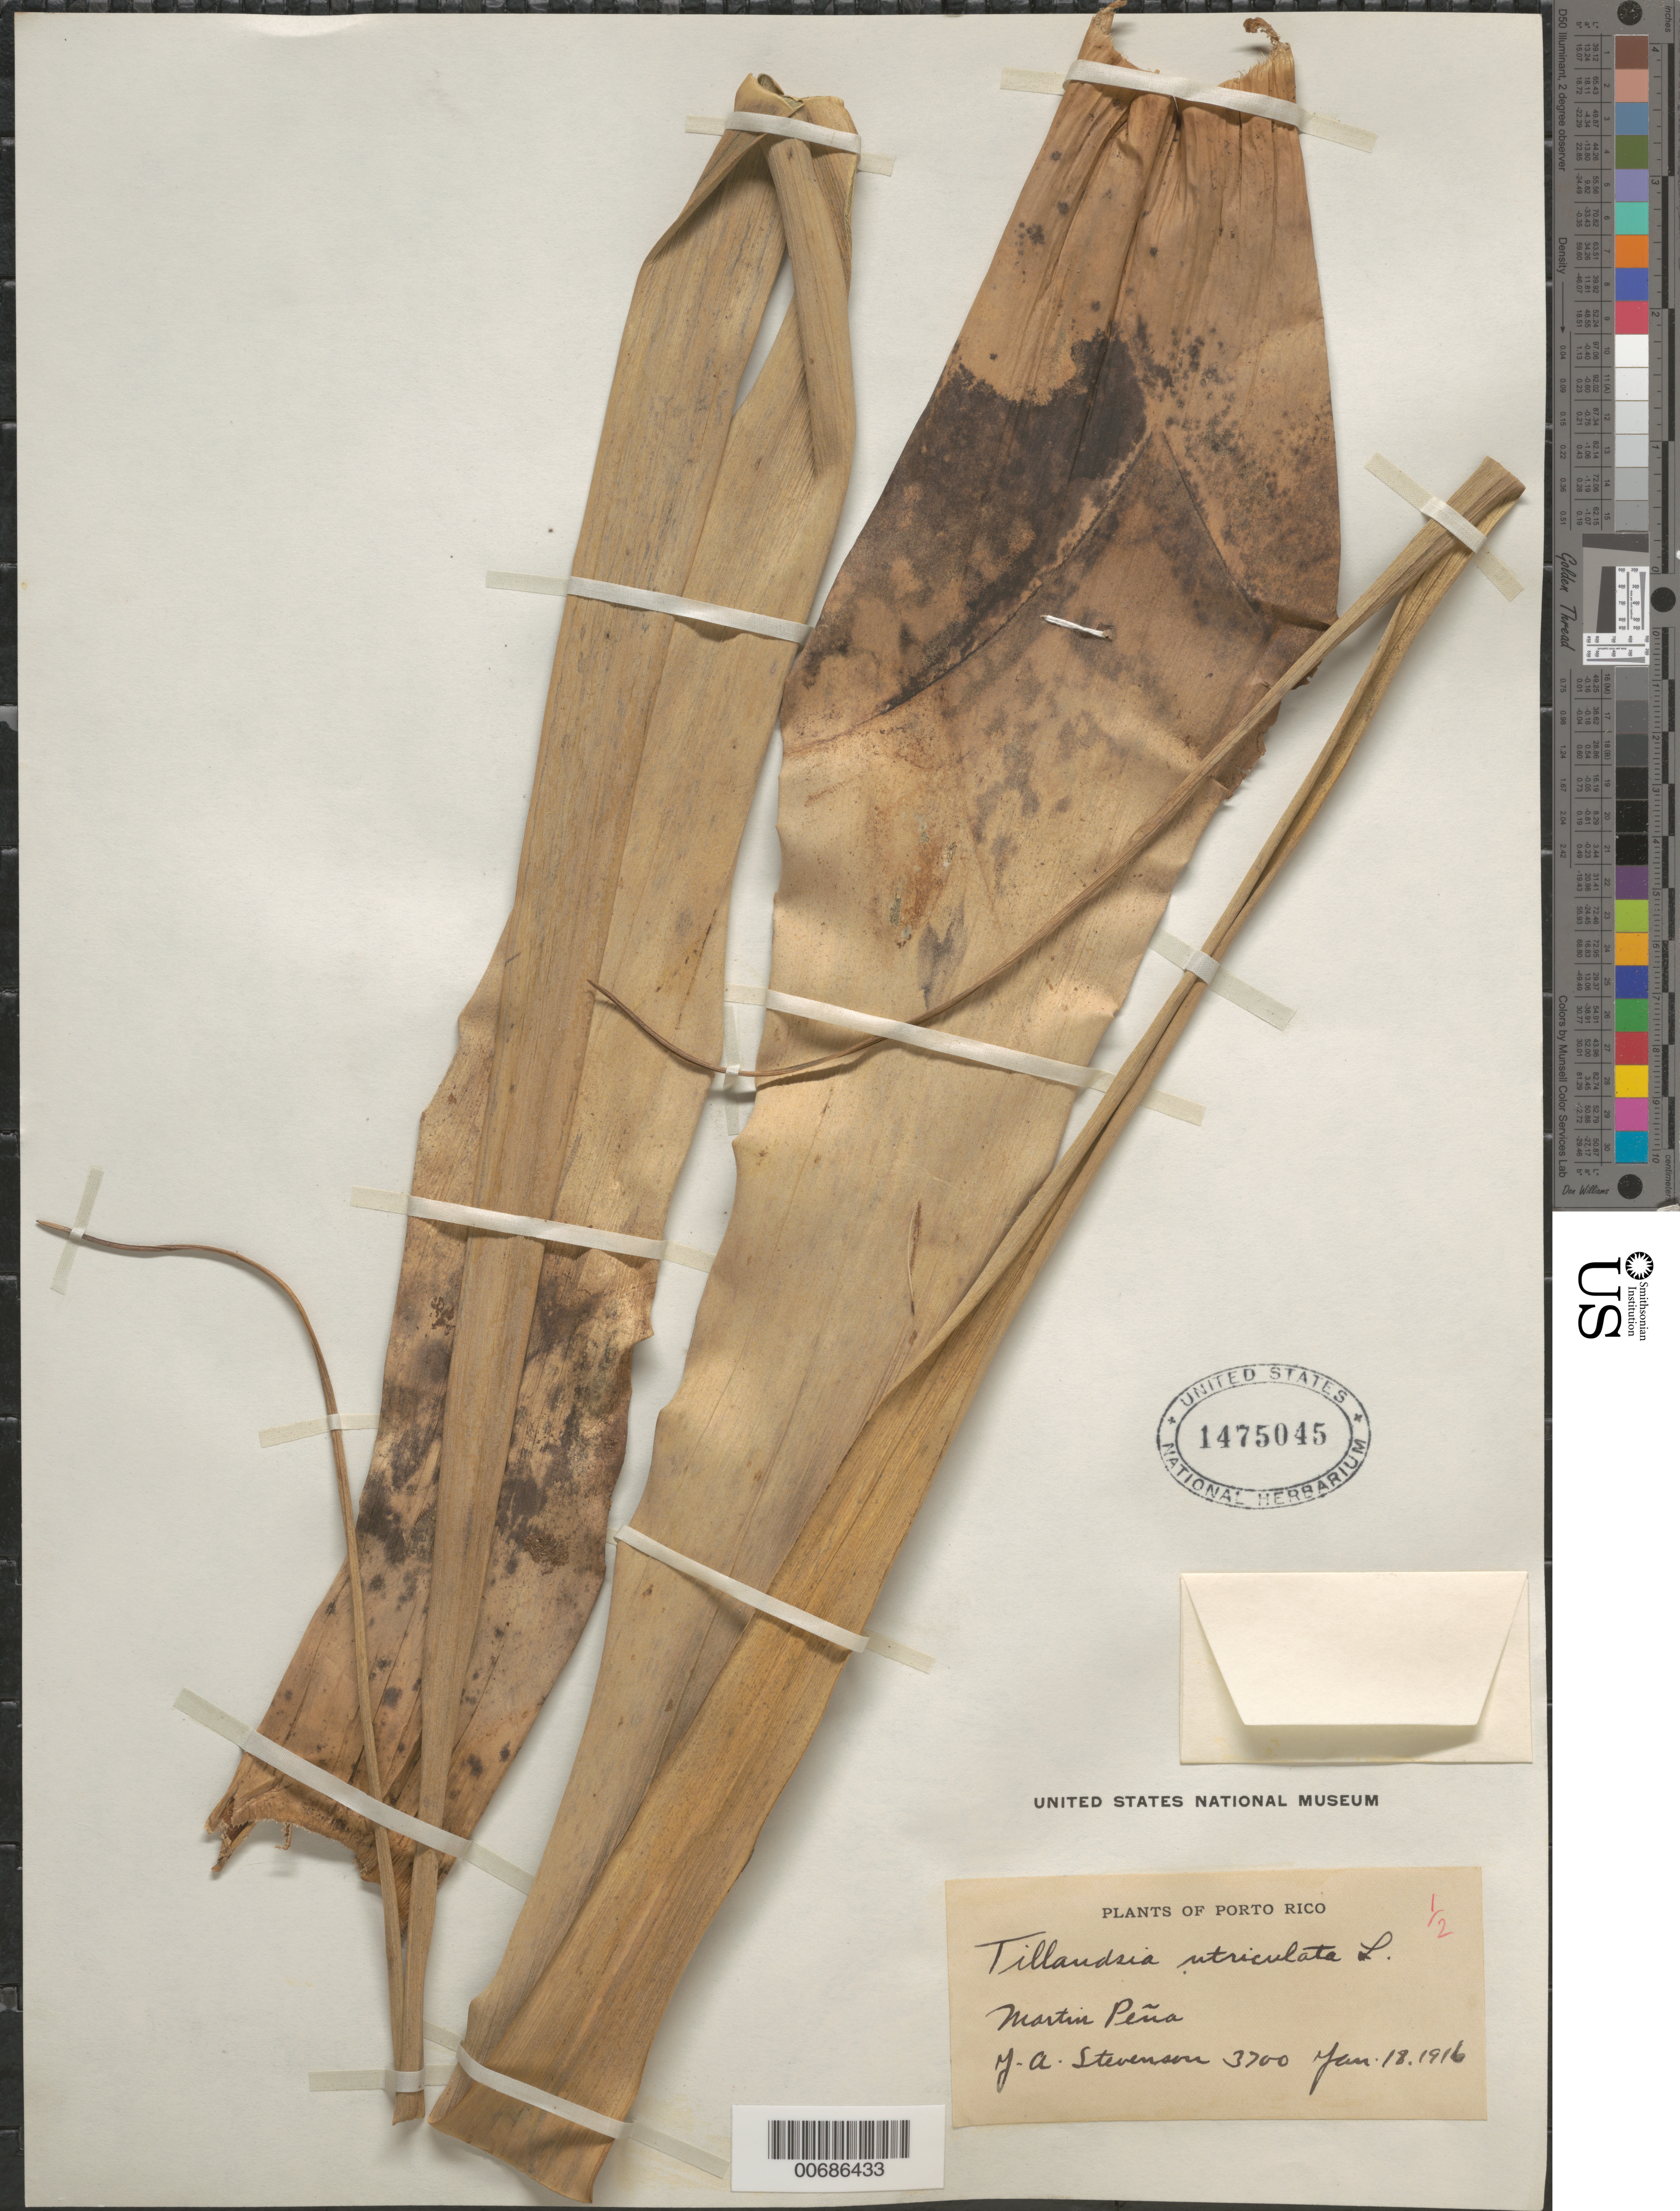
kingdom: Plantae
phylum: Tracheophyta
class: Liliopsida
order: Poales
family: Bromeliaceae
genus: Tillandsia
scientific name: Tillandsia utriculata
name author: L.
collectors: J. Stevenson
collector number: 3700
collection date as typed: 18 Jan 1916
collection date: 1916-01-18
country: Puerto Rico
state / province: San Juan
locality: Martín Peña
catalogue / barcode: US 1475045